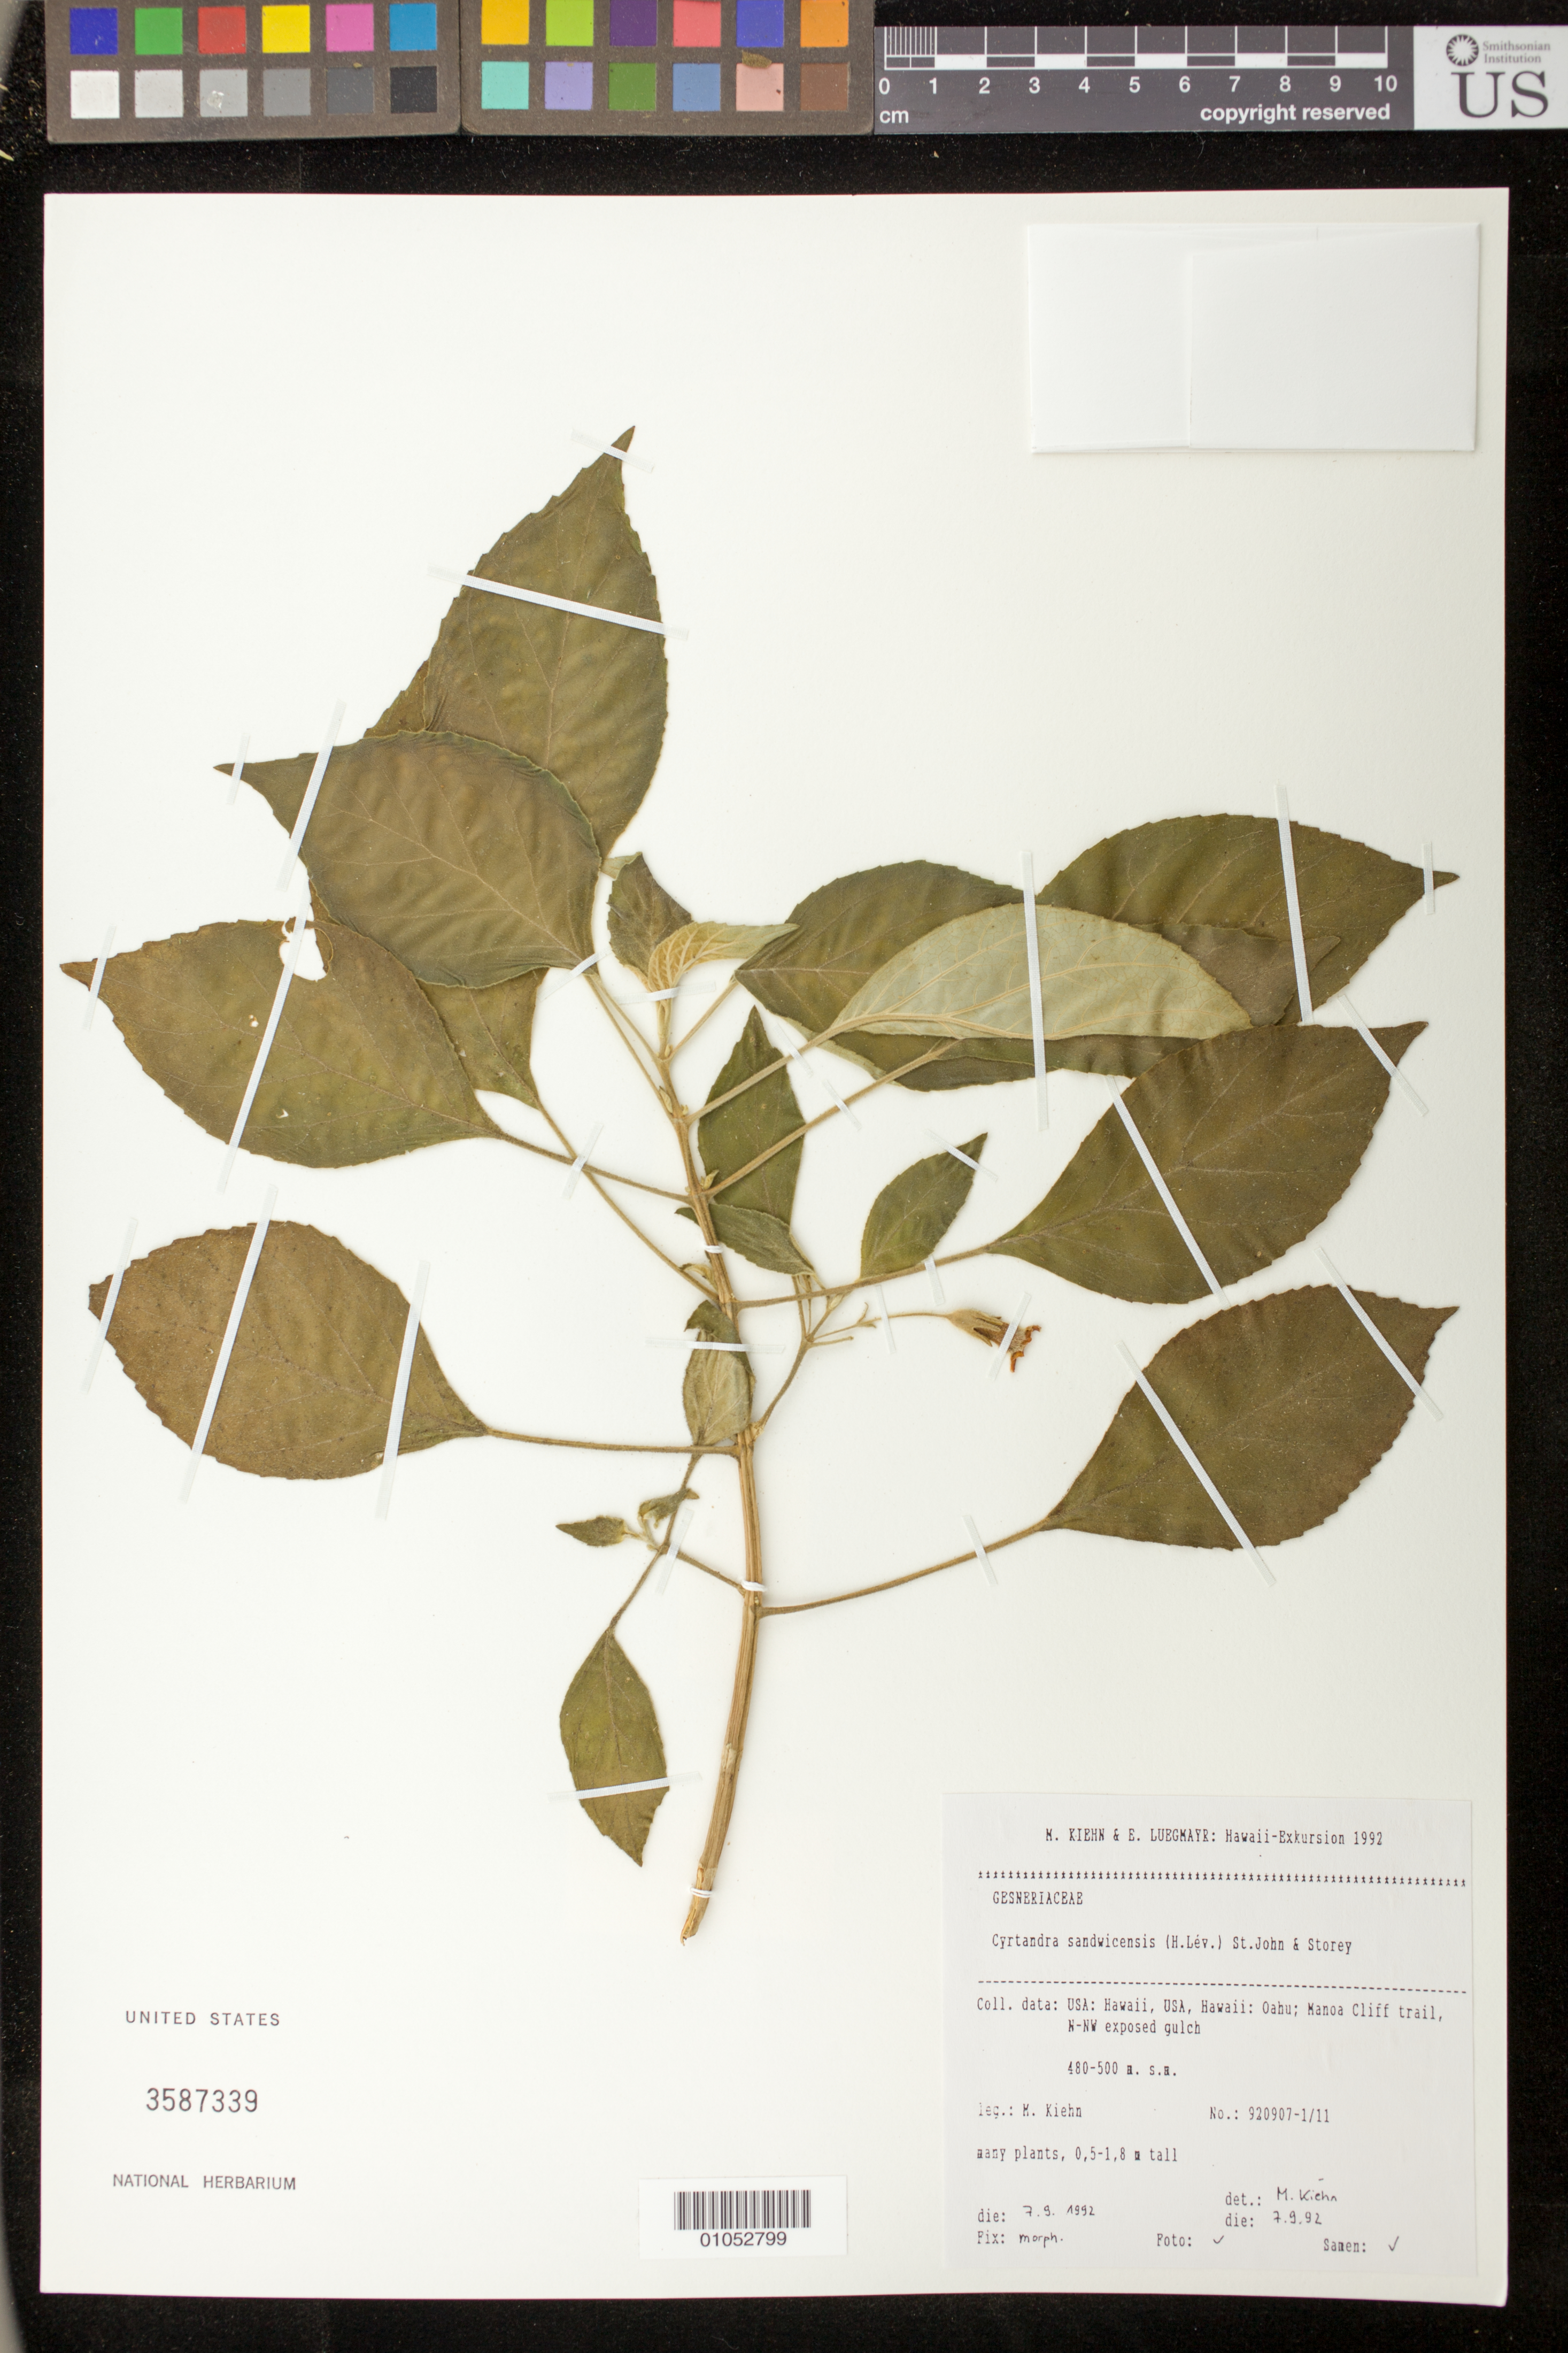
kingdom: Plantae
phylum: Tracheophyta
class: Magnoliopsida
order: Lamiales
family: Gesneriaceae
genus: Cyrtandra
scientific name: Cyrtandra sandwicensis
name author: (H. Lév.) H. St. John & Storey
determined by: Kiehn, M.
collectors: M. Kiehn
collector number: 920901-1/11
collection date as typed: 7 Sep 1992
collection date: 1992-09-07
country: United States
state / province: Hawaii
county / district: Honolulu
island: Oahu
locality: Manoa Cliff trail.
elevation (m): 400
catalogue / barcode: US 3587339